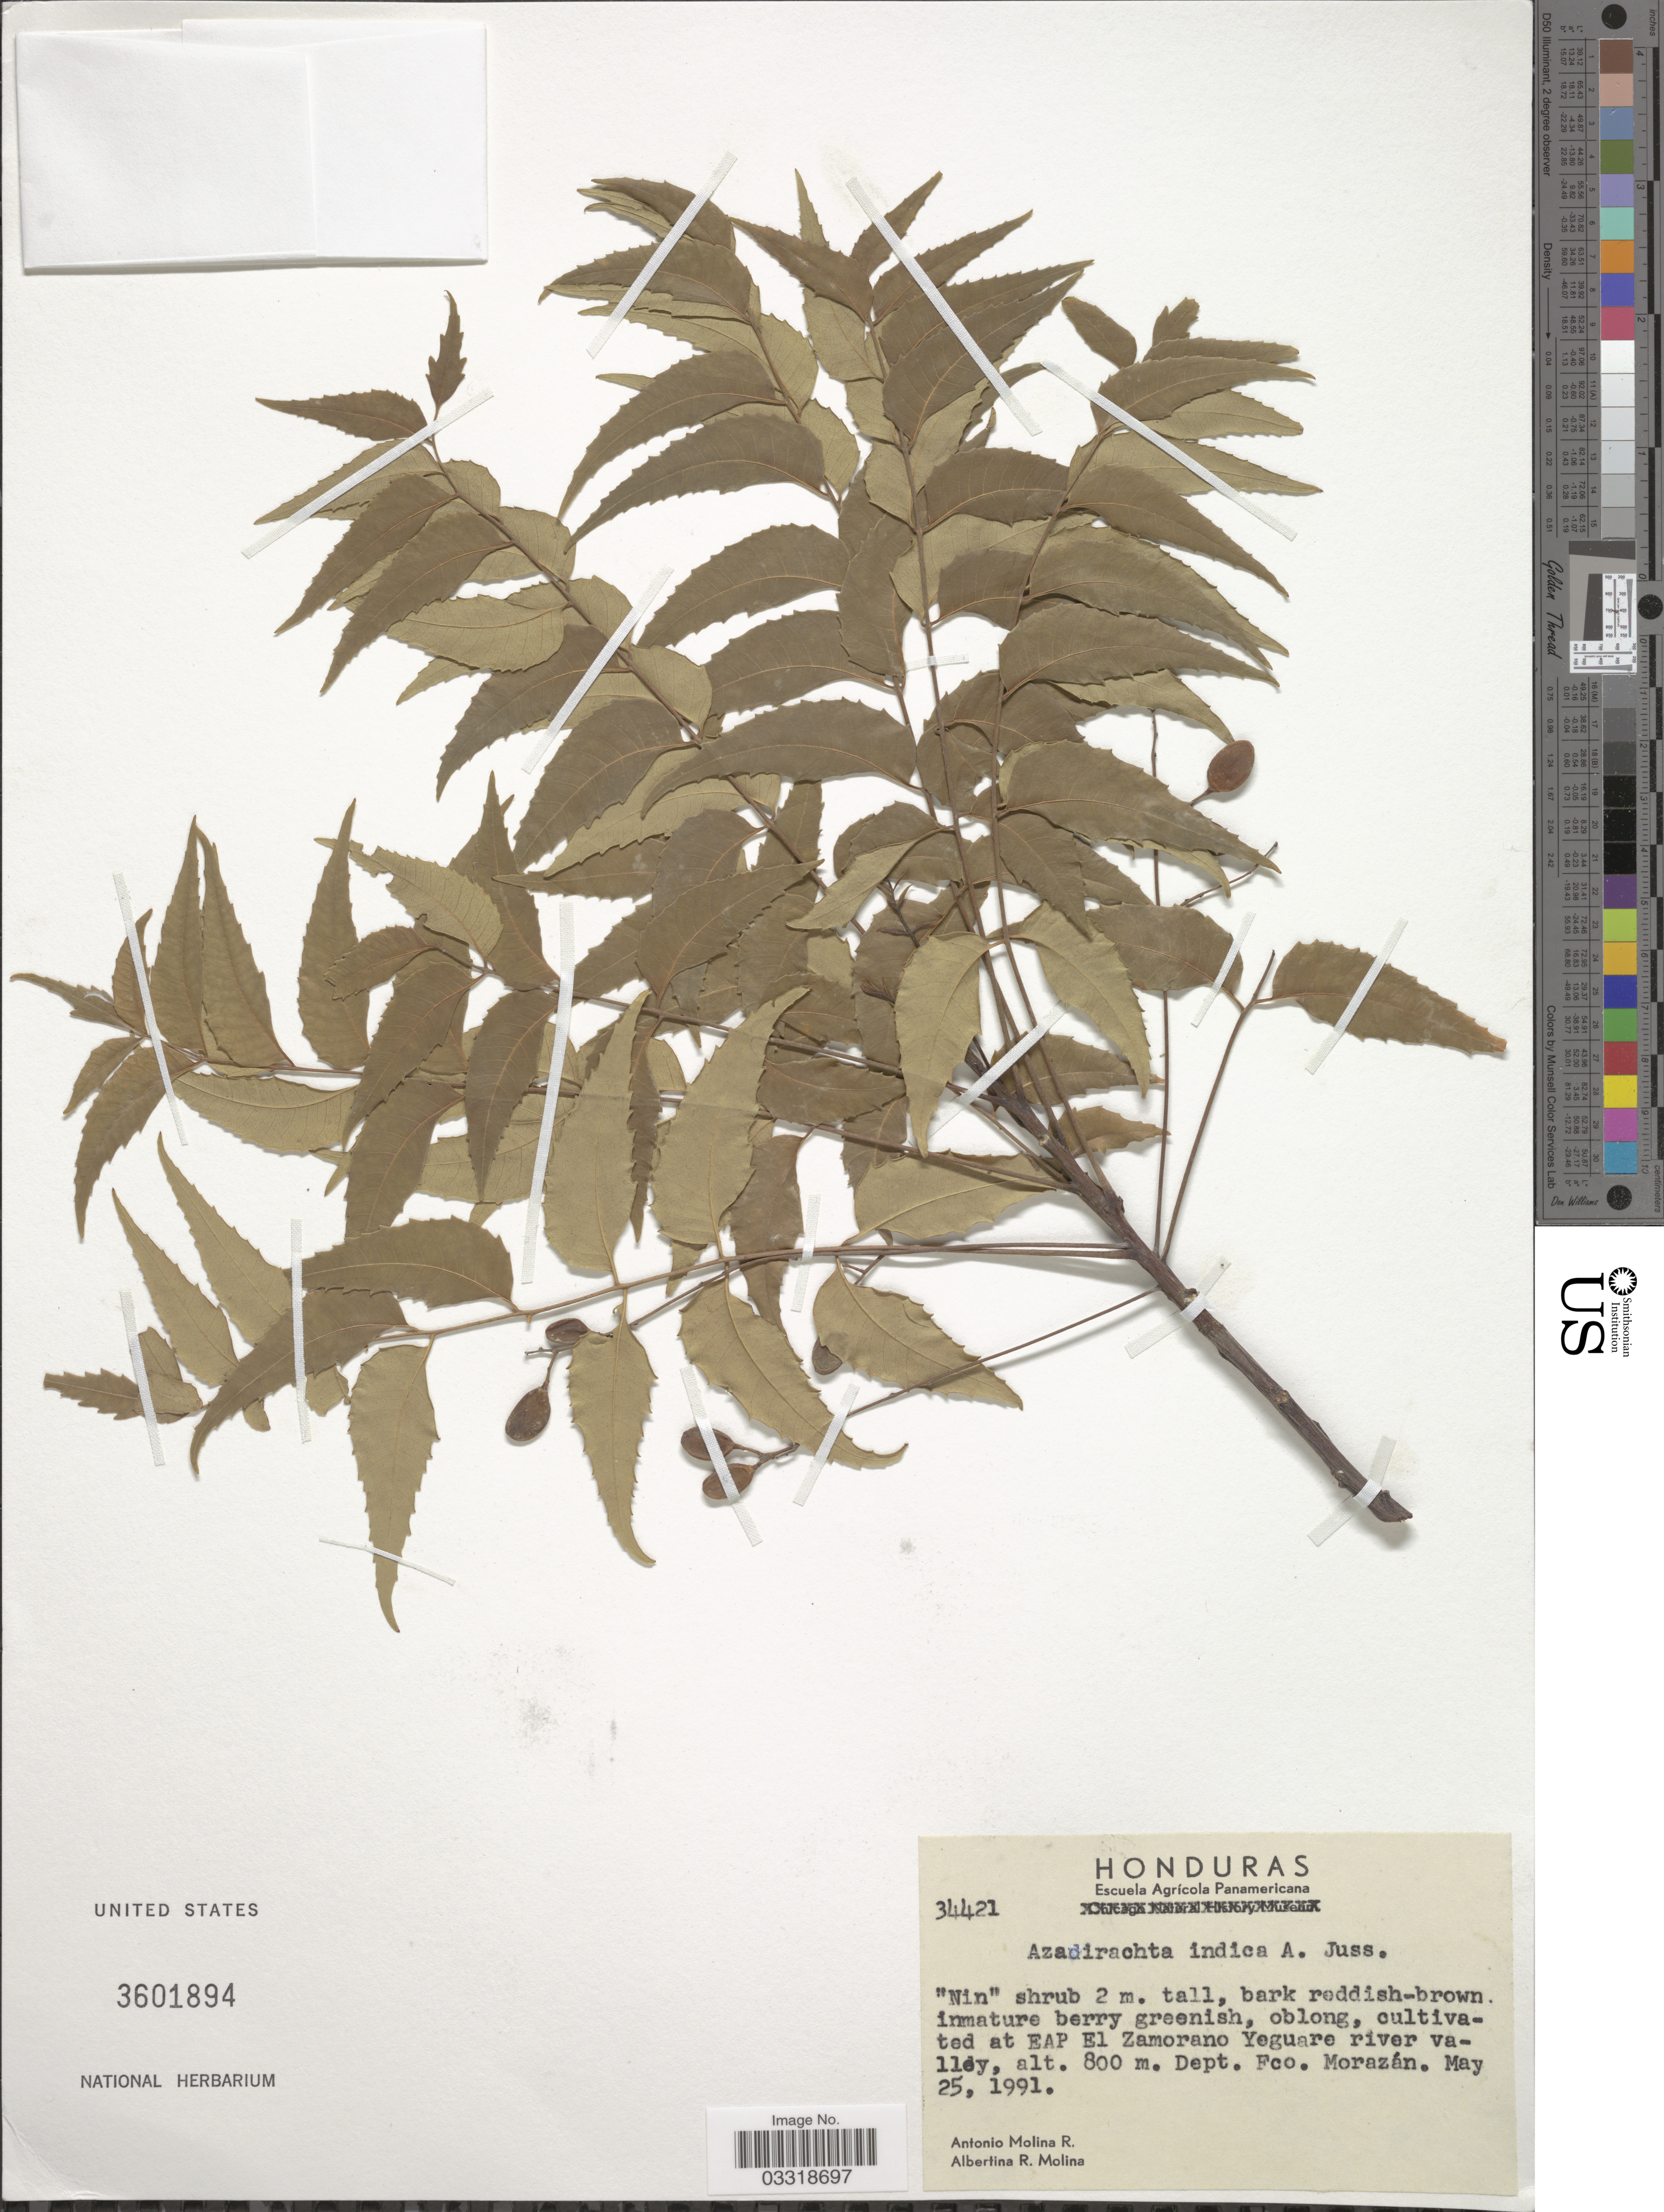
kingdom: Plantae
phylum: Tracheophyta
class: Magnoliopsida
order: Sapindales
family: Meliaceae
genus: Azadirachta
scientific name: Azadirachta indica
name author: A. Juss.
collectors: A. Molina R. & A. R. Molina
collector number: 34421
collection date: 1991-05-25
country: Honduras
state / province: Fco. Morazán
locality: At EAP El Zamorano Yeguare river valley, Dept. Fco. Morazán.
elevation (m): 800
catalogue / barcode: US 3601894